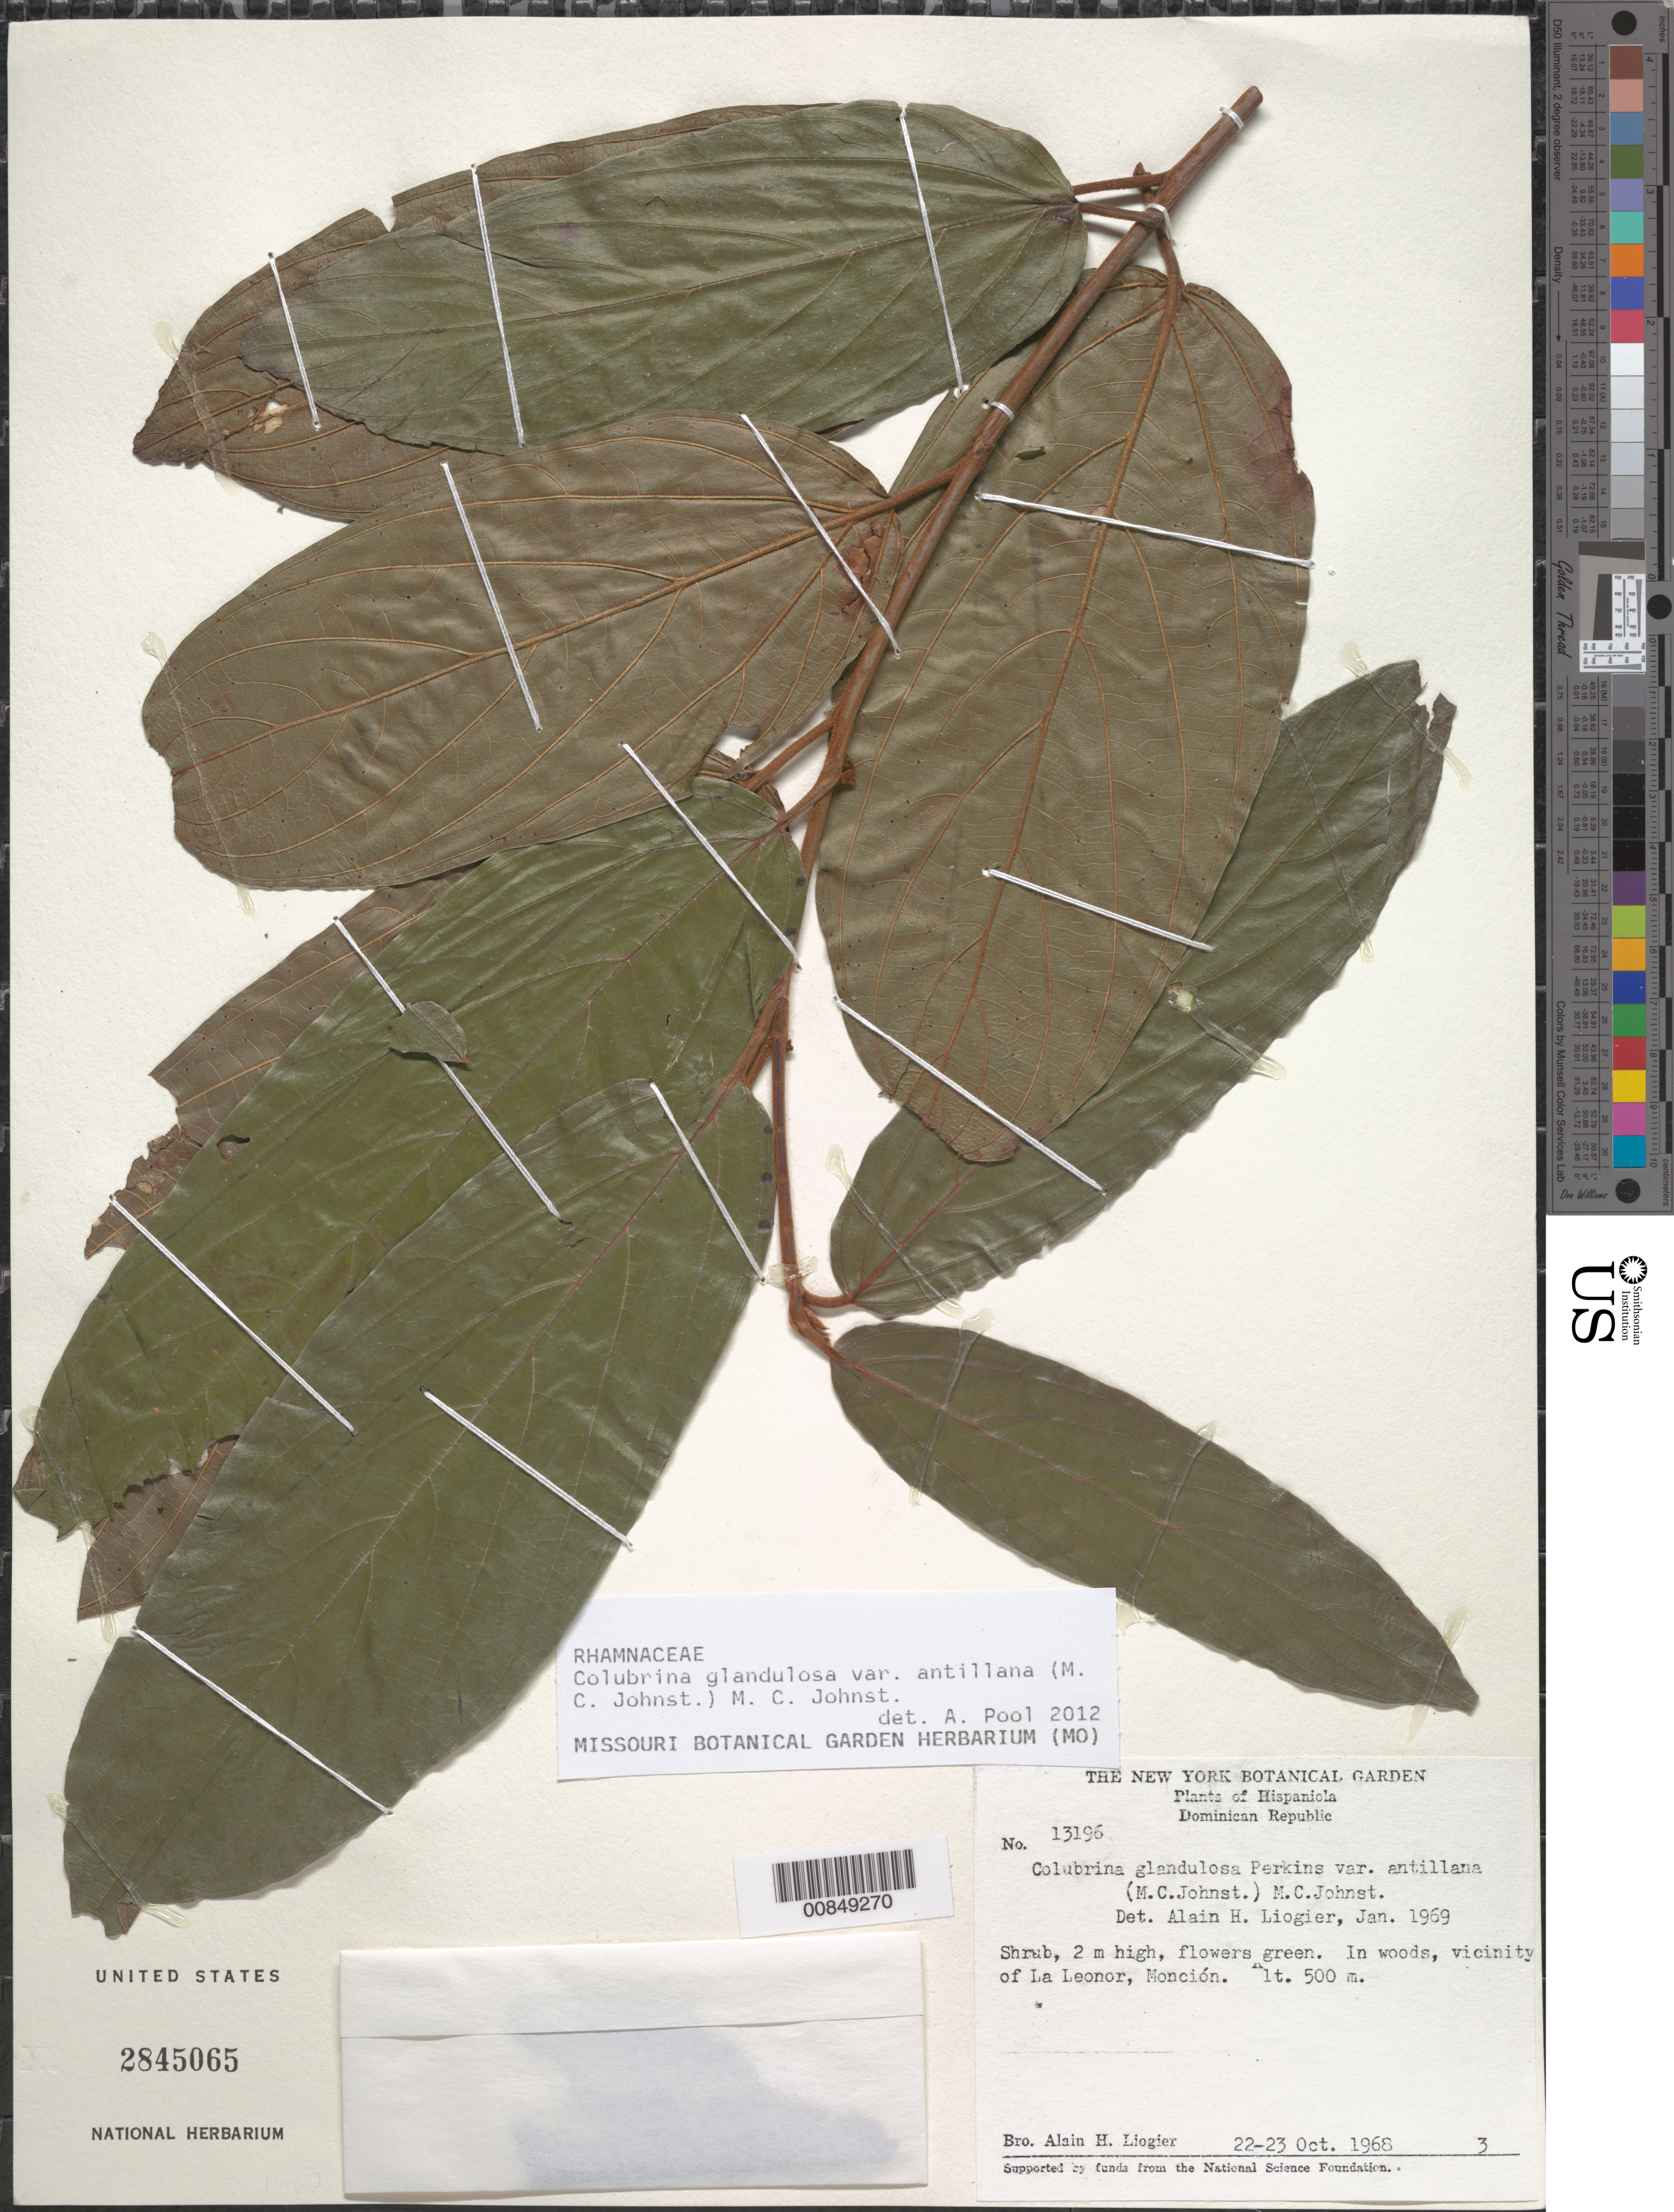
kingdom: Plantae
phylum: Tracheophyta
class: Magnoliopsida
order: Rosales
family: Rhamnaceae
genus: Colubrina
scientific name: Colubrina glandulosa var. antillana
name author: (M.C. Johnst.) M.C. Johnst.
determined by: Liogier, Alain H.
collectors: A. H. Liogier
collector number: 13196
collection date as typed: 22 Oct 1968 to 23 Oct 1968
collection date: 1968-10-22/1968-10-23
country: Dominican Republic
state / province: Monte Cristi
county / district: Monción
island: Hispaniola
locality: Vicinity of La Leonor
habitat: In woods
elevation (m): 500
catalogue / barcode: US 2845065